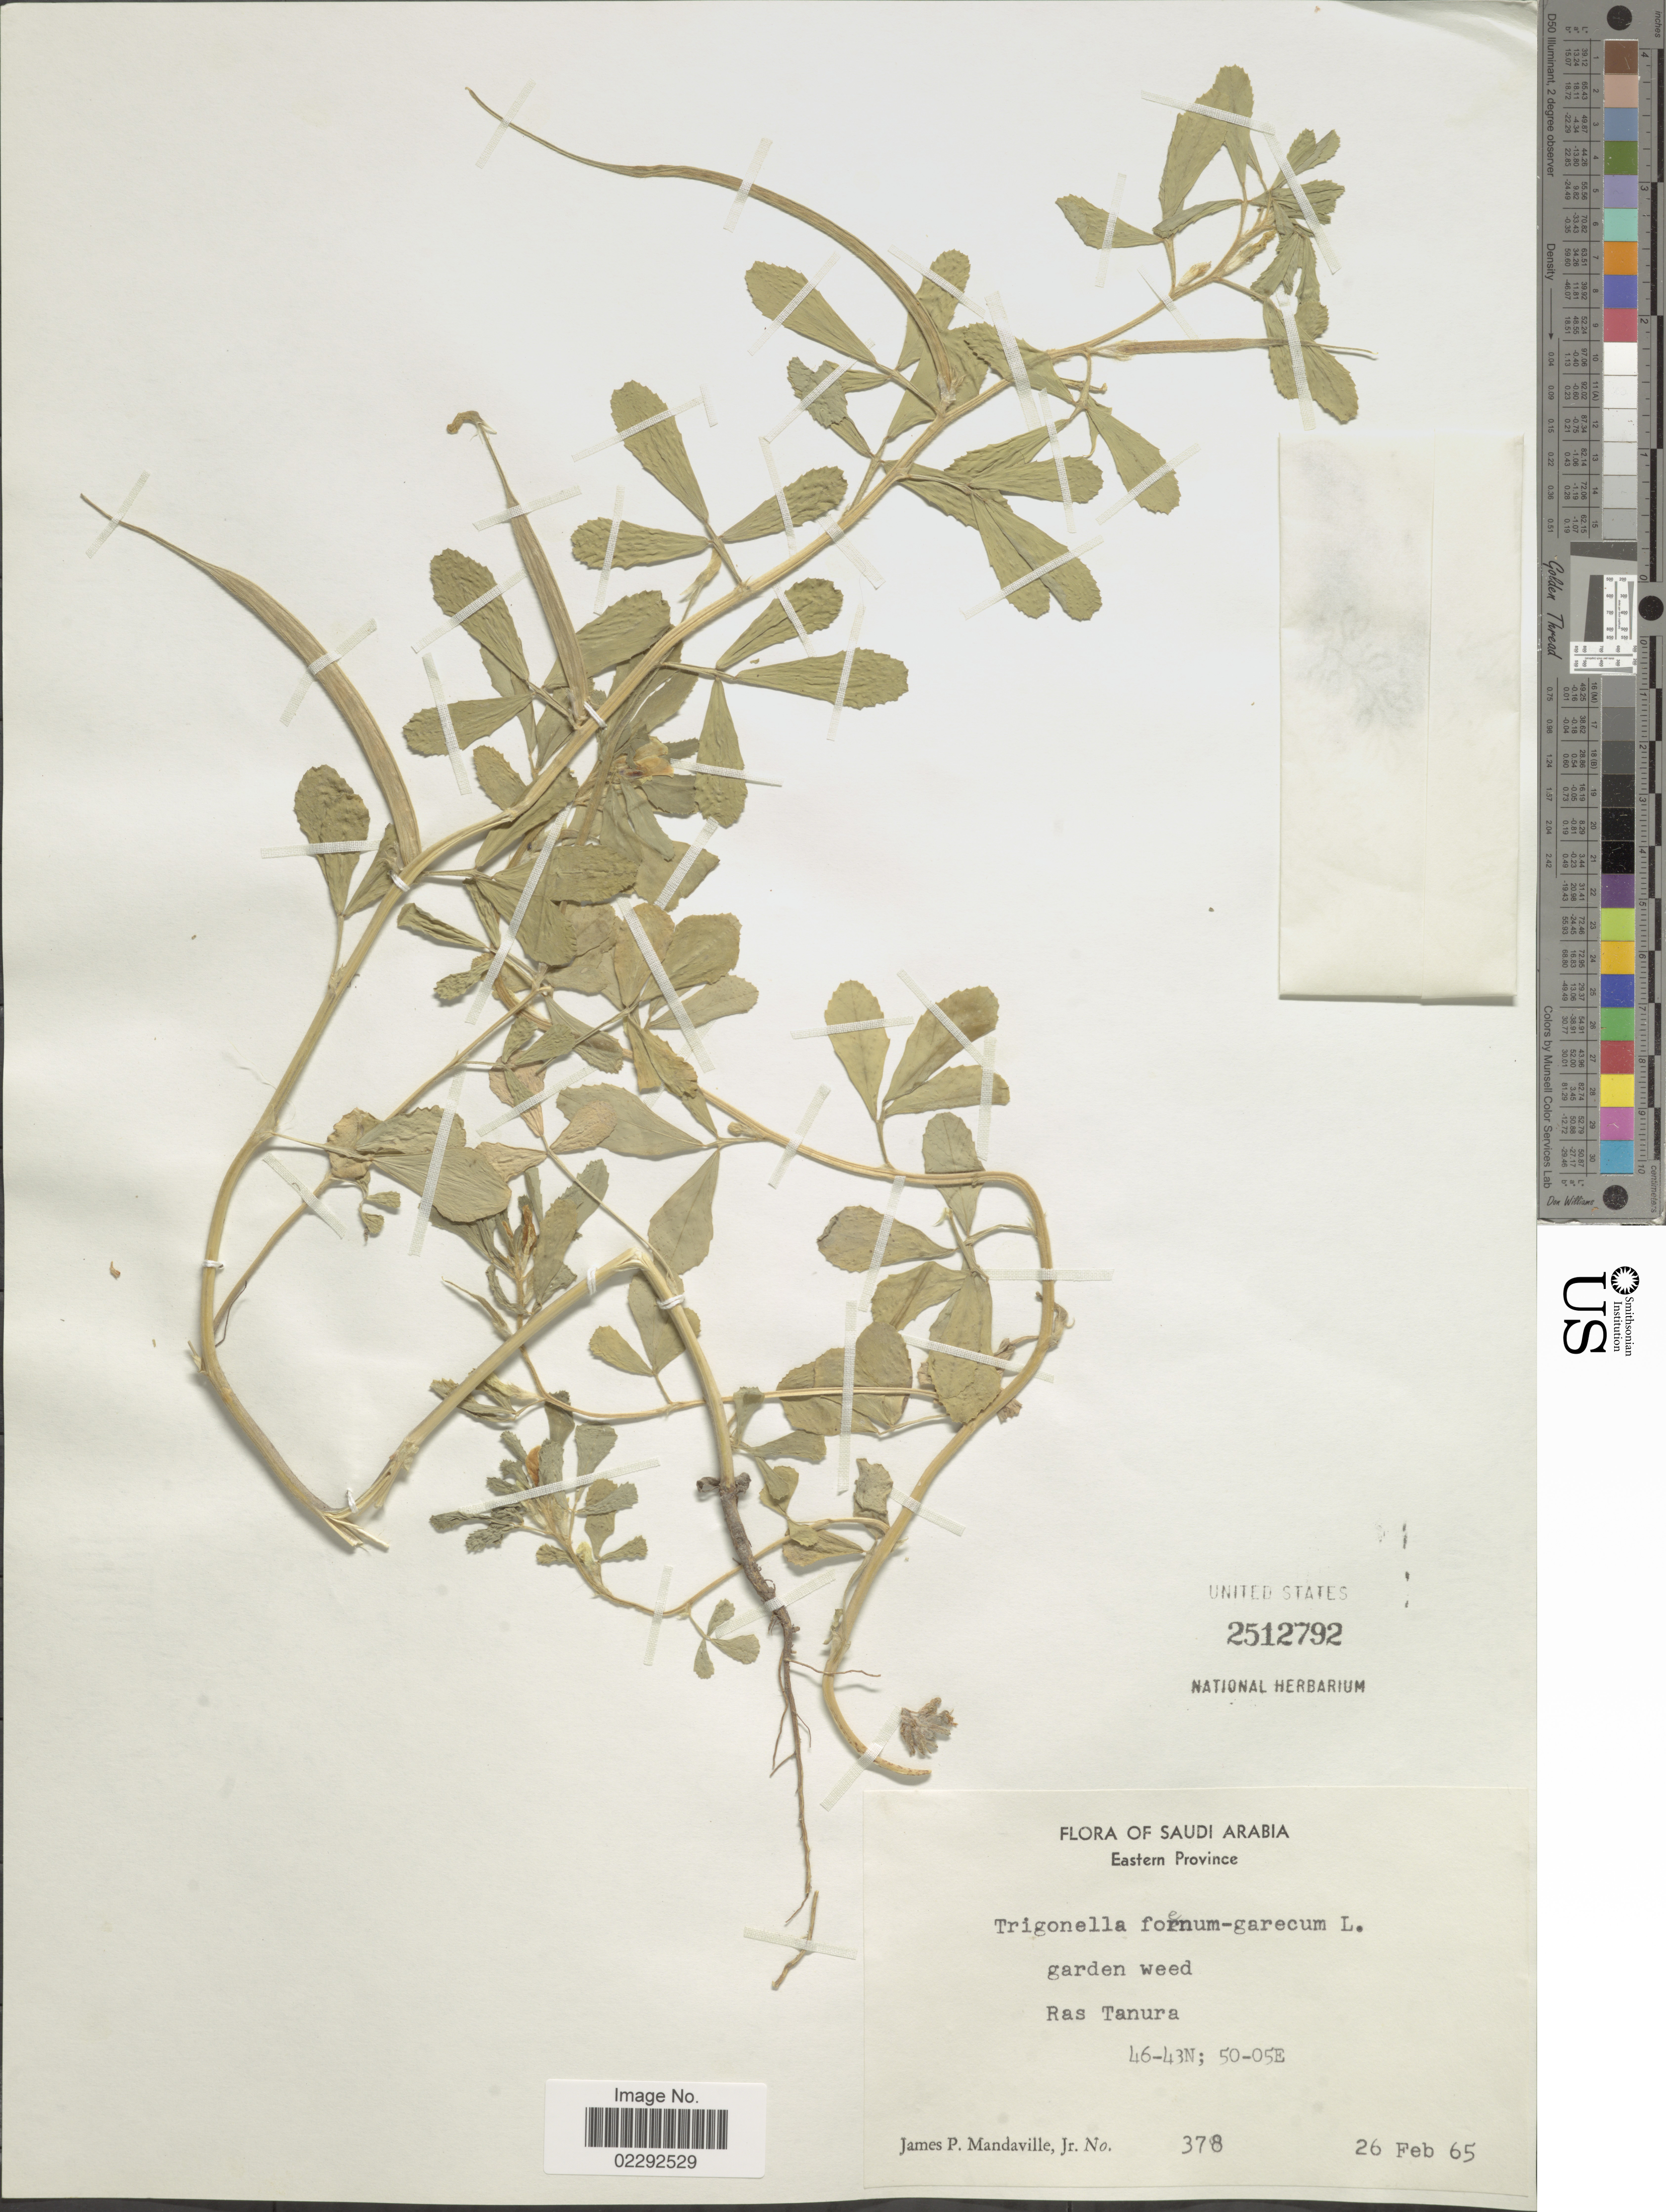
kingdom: Plantae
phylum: Tracheophyta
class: Magnoliopsida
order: Fabales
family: Fabaceae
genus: Trigonella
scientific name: Trigonella foenum-graecum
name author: L.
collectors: J. Mandaville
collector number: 378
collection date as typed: Transcribed d/m/y: 26/2/65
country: Saudi Arabia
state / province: Ash Sharqiyah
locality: Eastern Province. Ras Tanura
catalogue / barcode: US 2512792